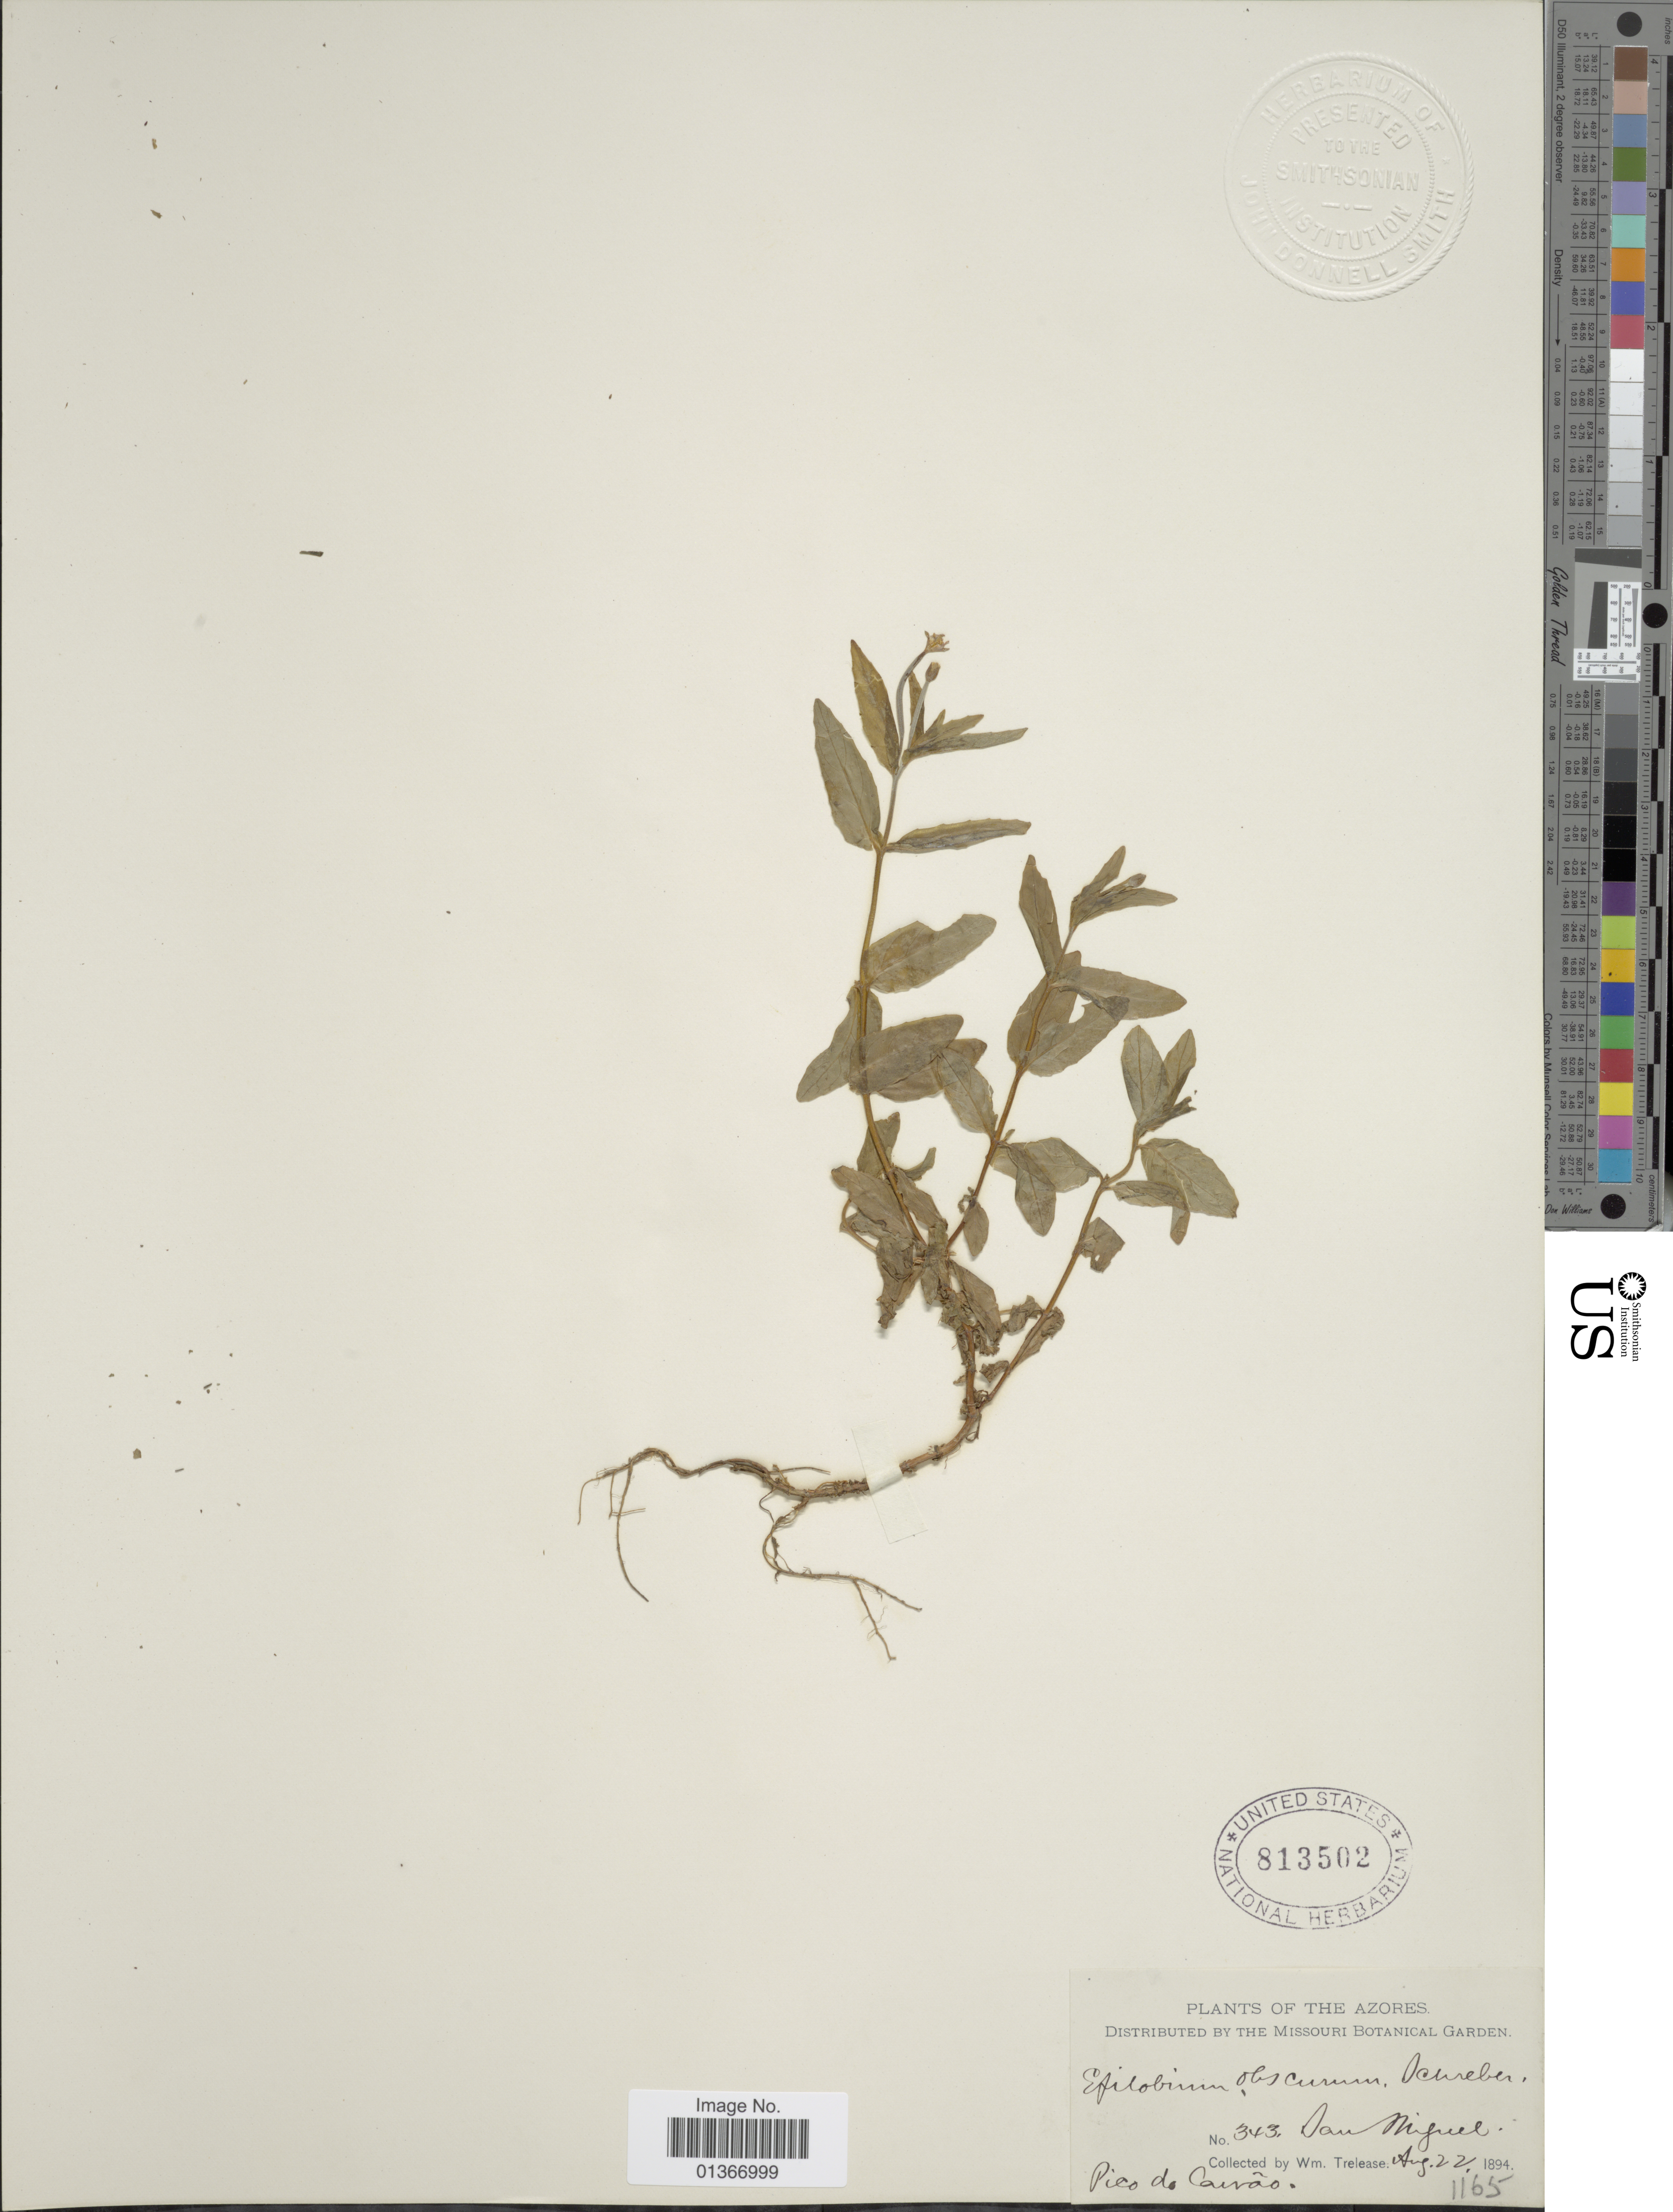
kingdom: Plantae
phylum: Tracheophyta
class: Magnoliopsida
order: Myrtales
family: Onagraceae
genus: Epilobium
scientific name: Epilobium obscurum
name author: Schreb.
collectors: W. Trelease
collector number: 343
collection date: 1894-08-22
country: Portugal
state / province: Azores (Aut. Reg.)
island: São Miguel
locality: San Miguel. Pico de Cairão. [interpreted]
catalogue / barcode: US 813502